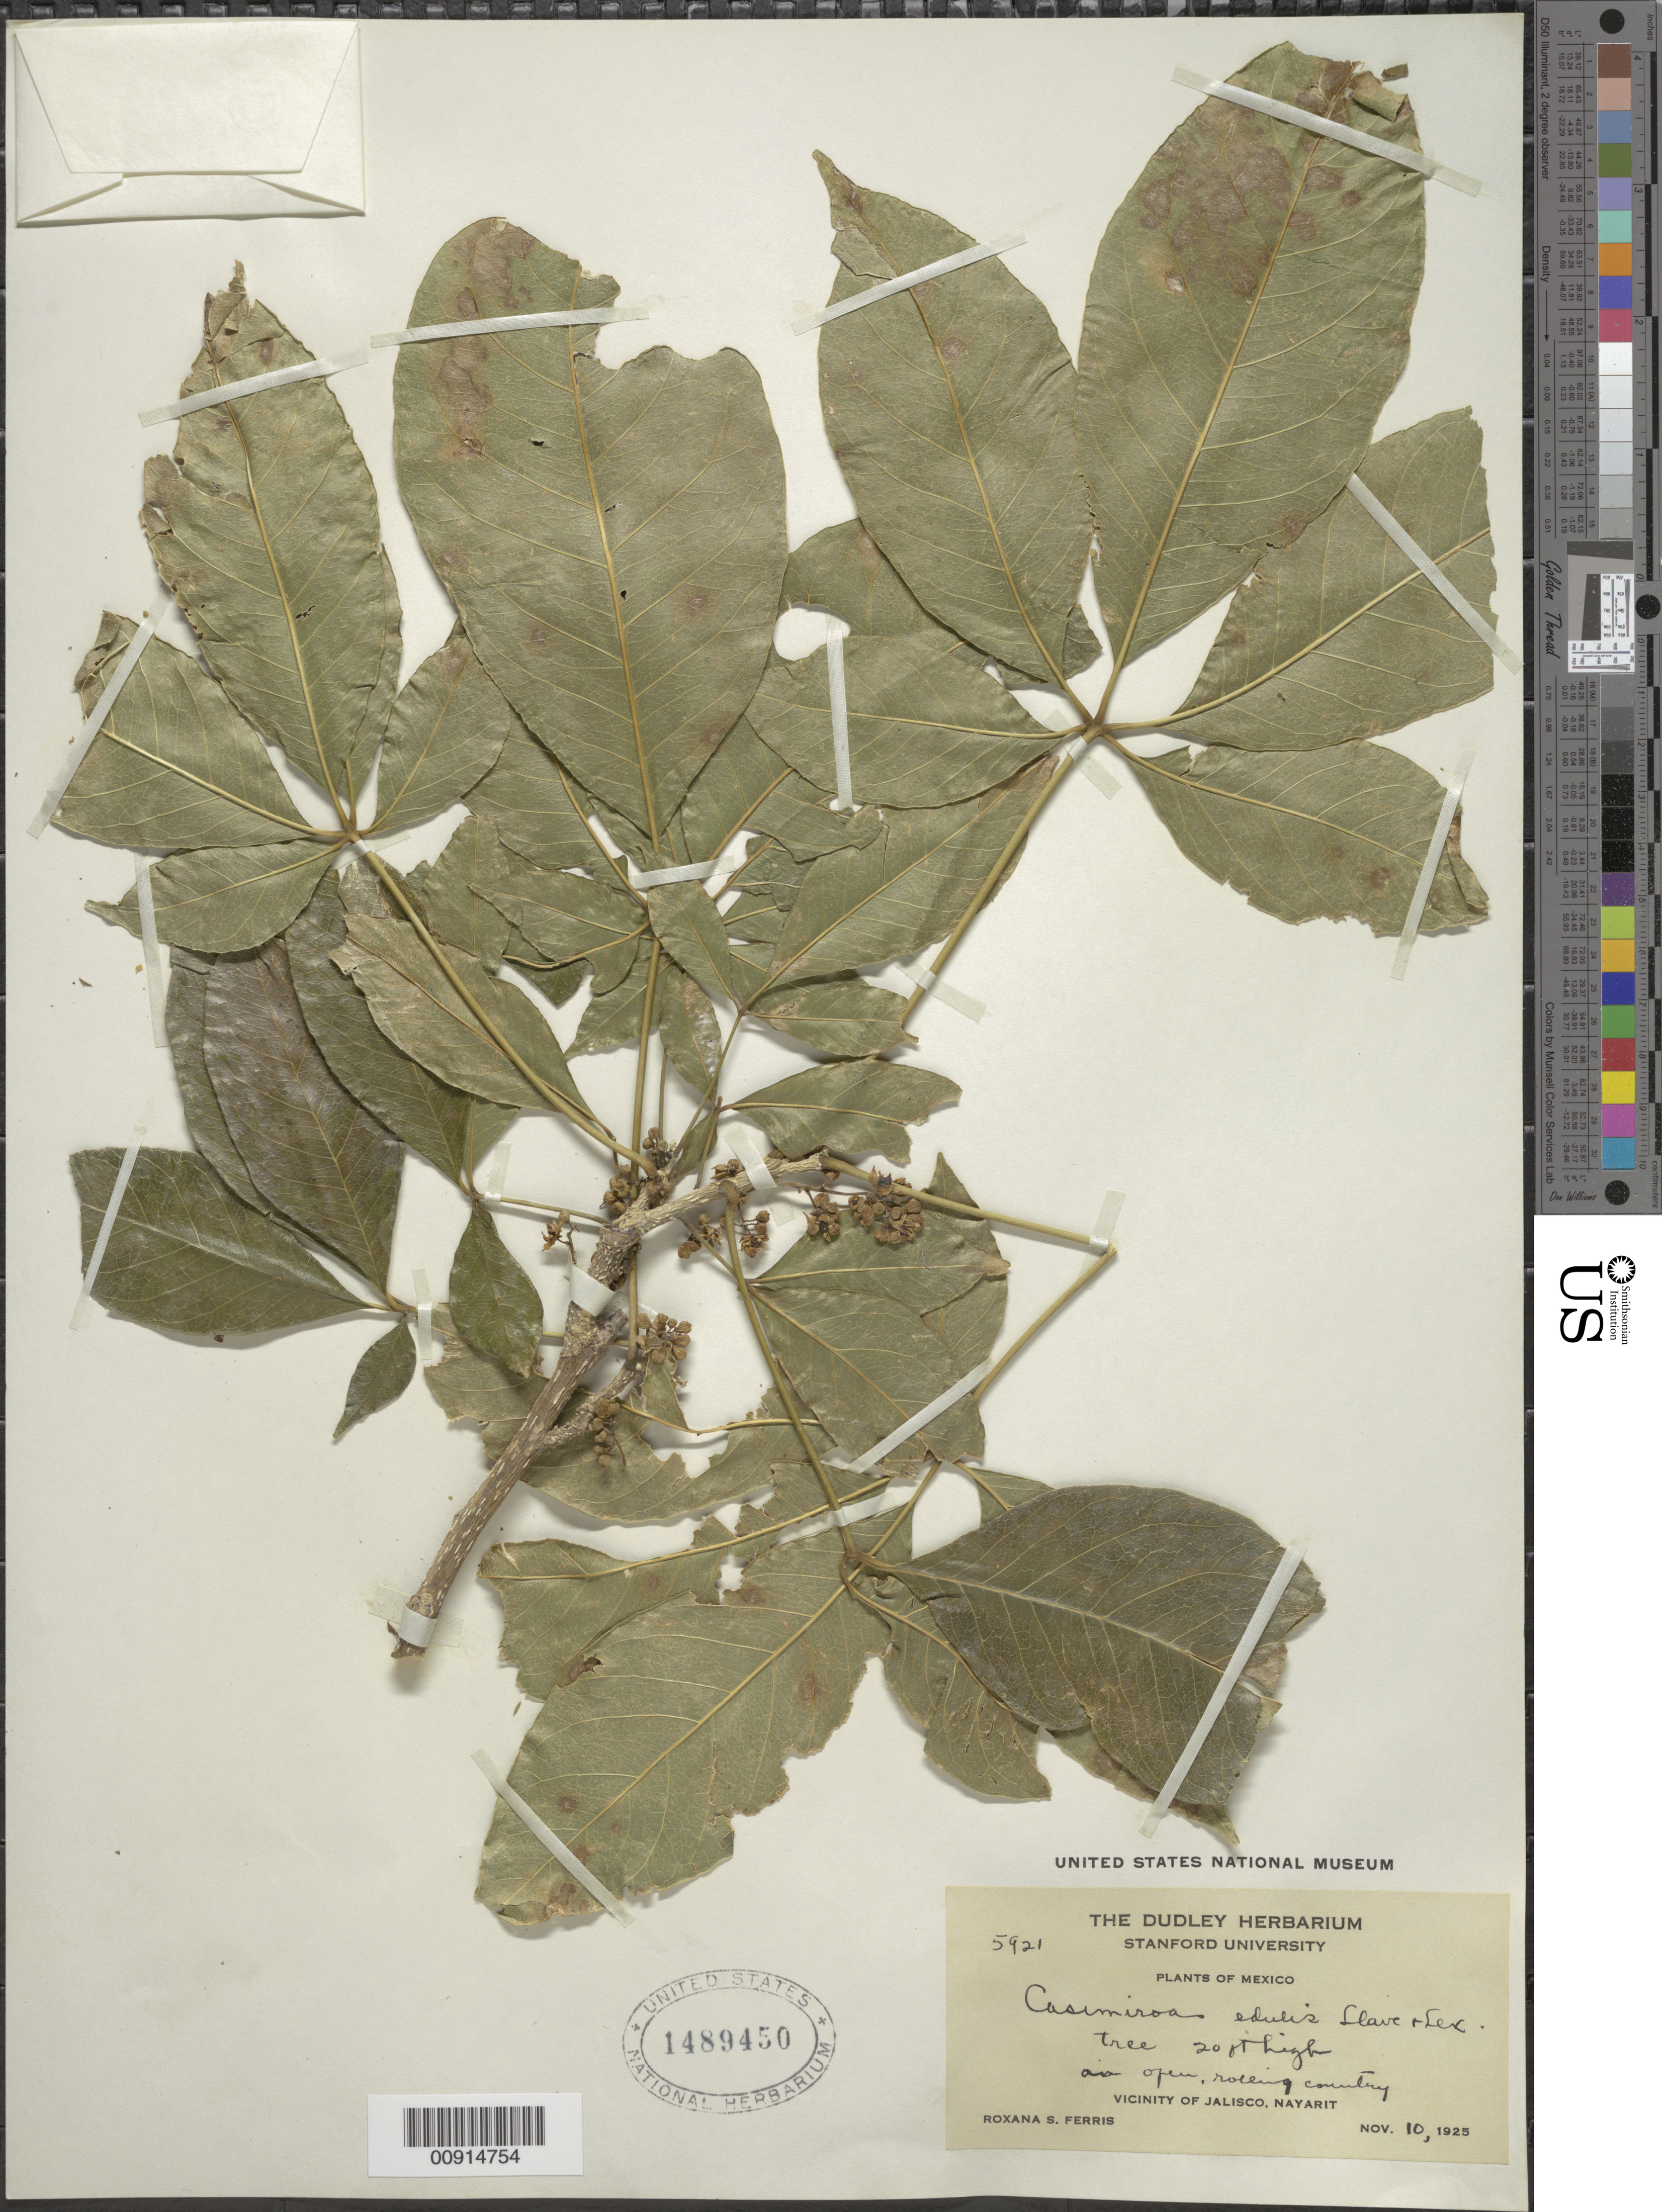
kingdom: Plantae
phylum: Tracheophyta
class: Magnoliopsida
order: Sapindales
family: Rutaceae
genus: Casimiroa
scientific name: Casimiroa edulis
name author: La Llave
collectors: R. S. Ferris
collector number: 5921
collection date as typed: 10 Nov 1925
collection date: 1925-11-10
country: Mexico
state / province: Nayarit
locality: Vicinity of Jalisco, Nayarit.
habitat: On open, rolling country.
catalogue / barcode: US 1489450